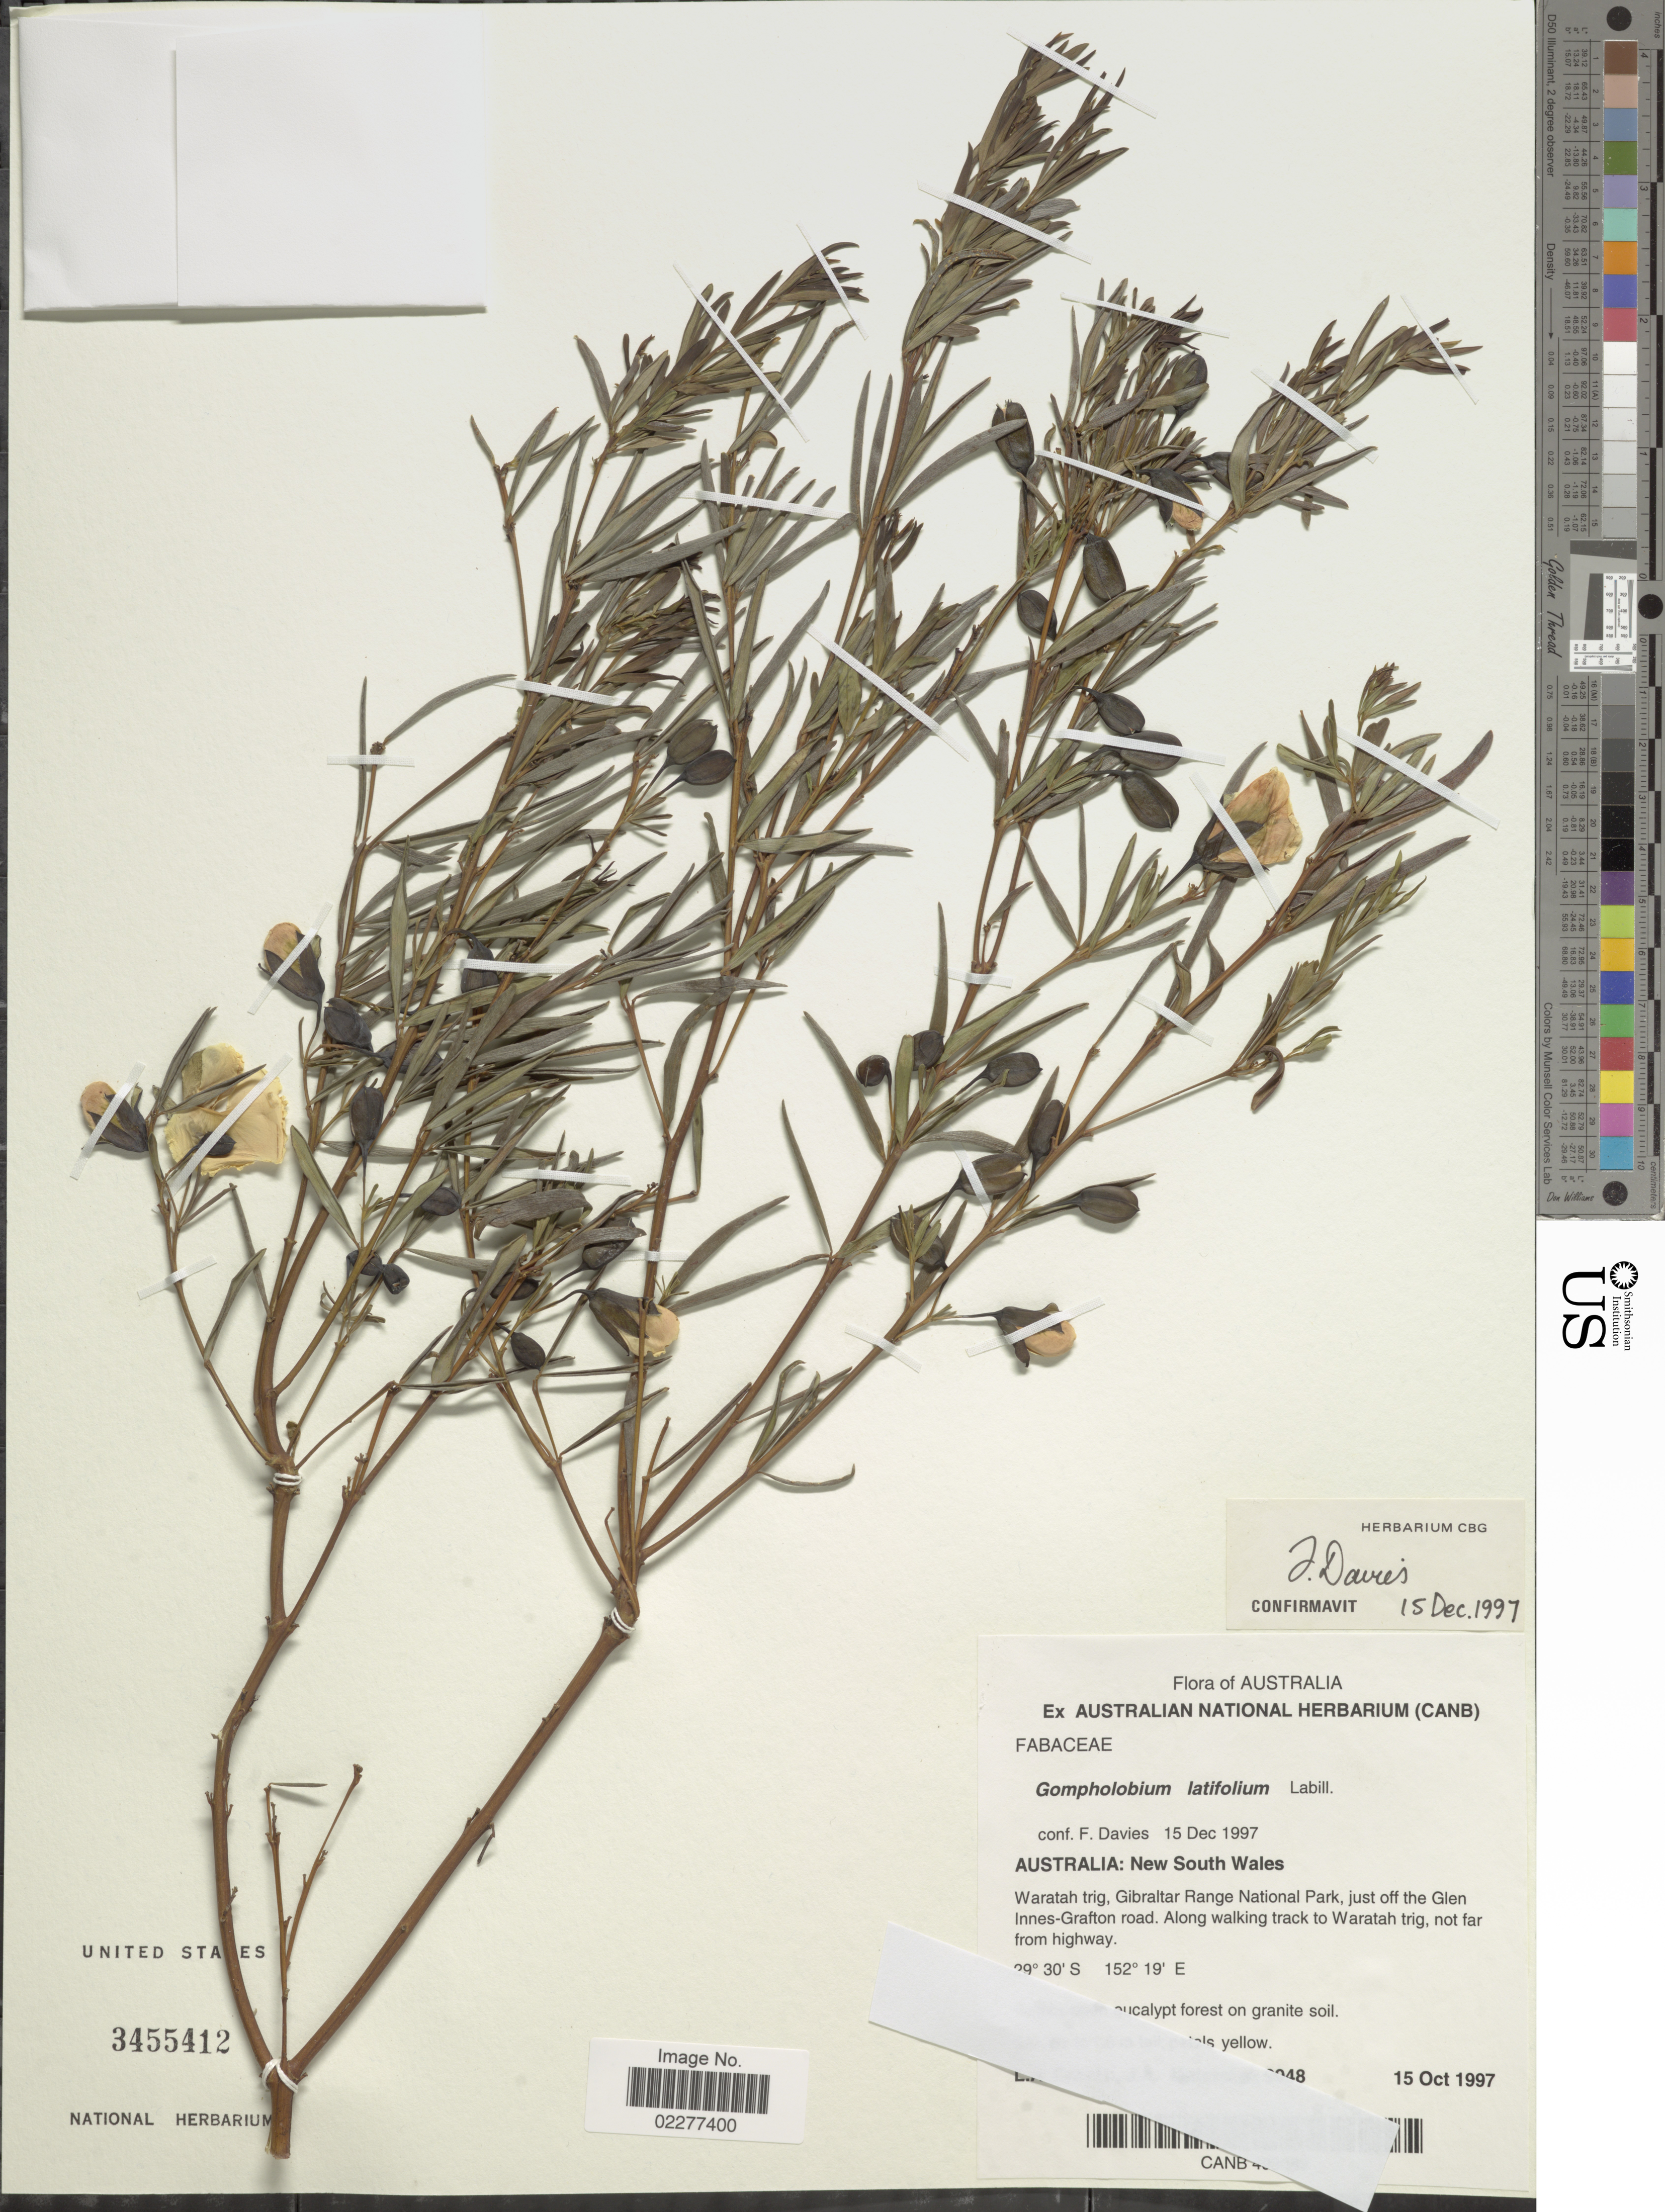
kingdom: Plantae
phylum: Tracheophyta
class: Magnoliopsida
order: Fabales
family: Fabaceae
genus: Gompholobium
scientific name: Gompholobium latifolium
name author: Sm.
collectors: L. A. Craven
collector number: !48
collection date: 1997-10-15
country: Australia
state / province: New South Wales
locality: Waratah trig, Gibraltar Range National Park, just off the Glen Innes-Grafton road. Along walking track to Waratah trig, not far from highway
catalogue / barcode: US 3455412